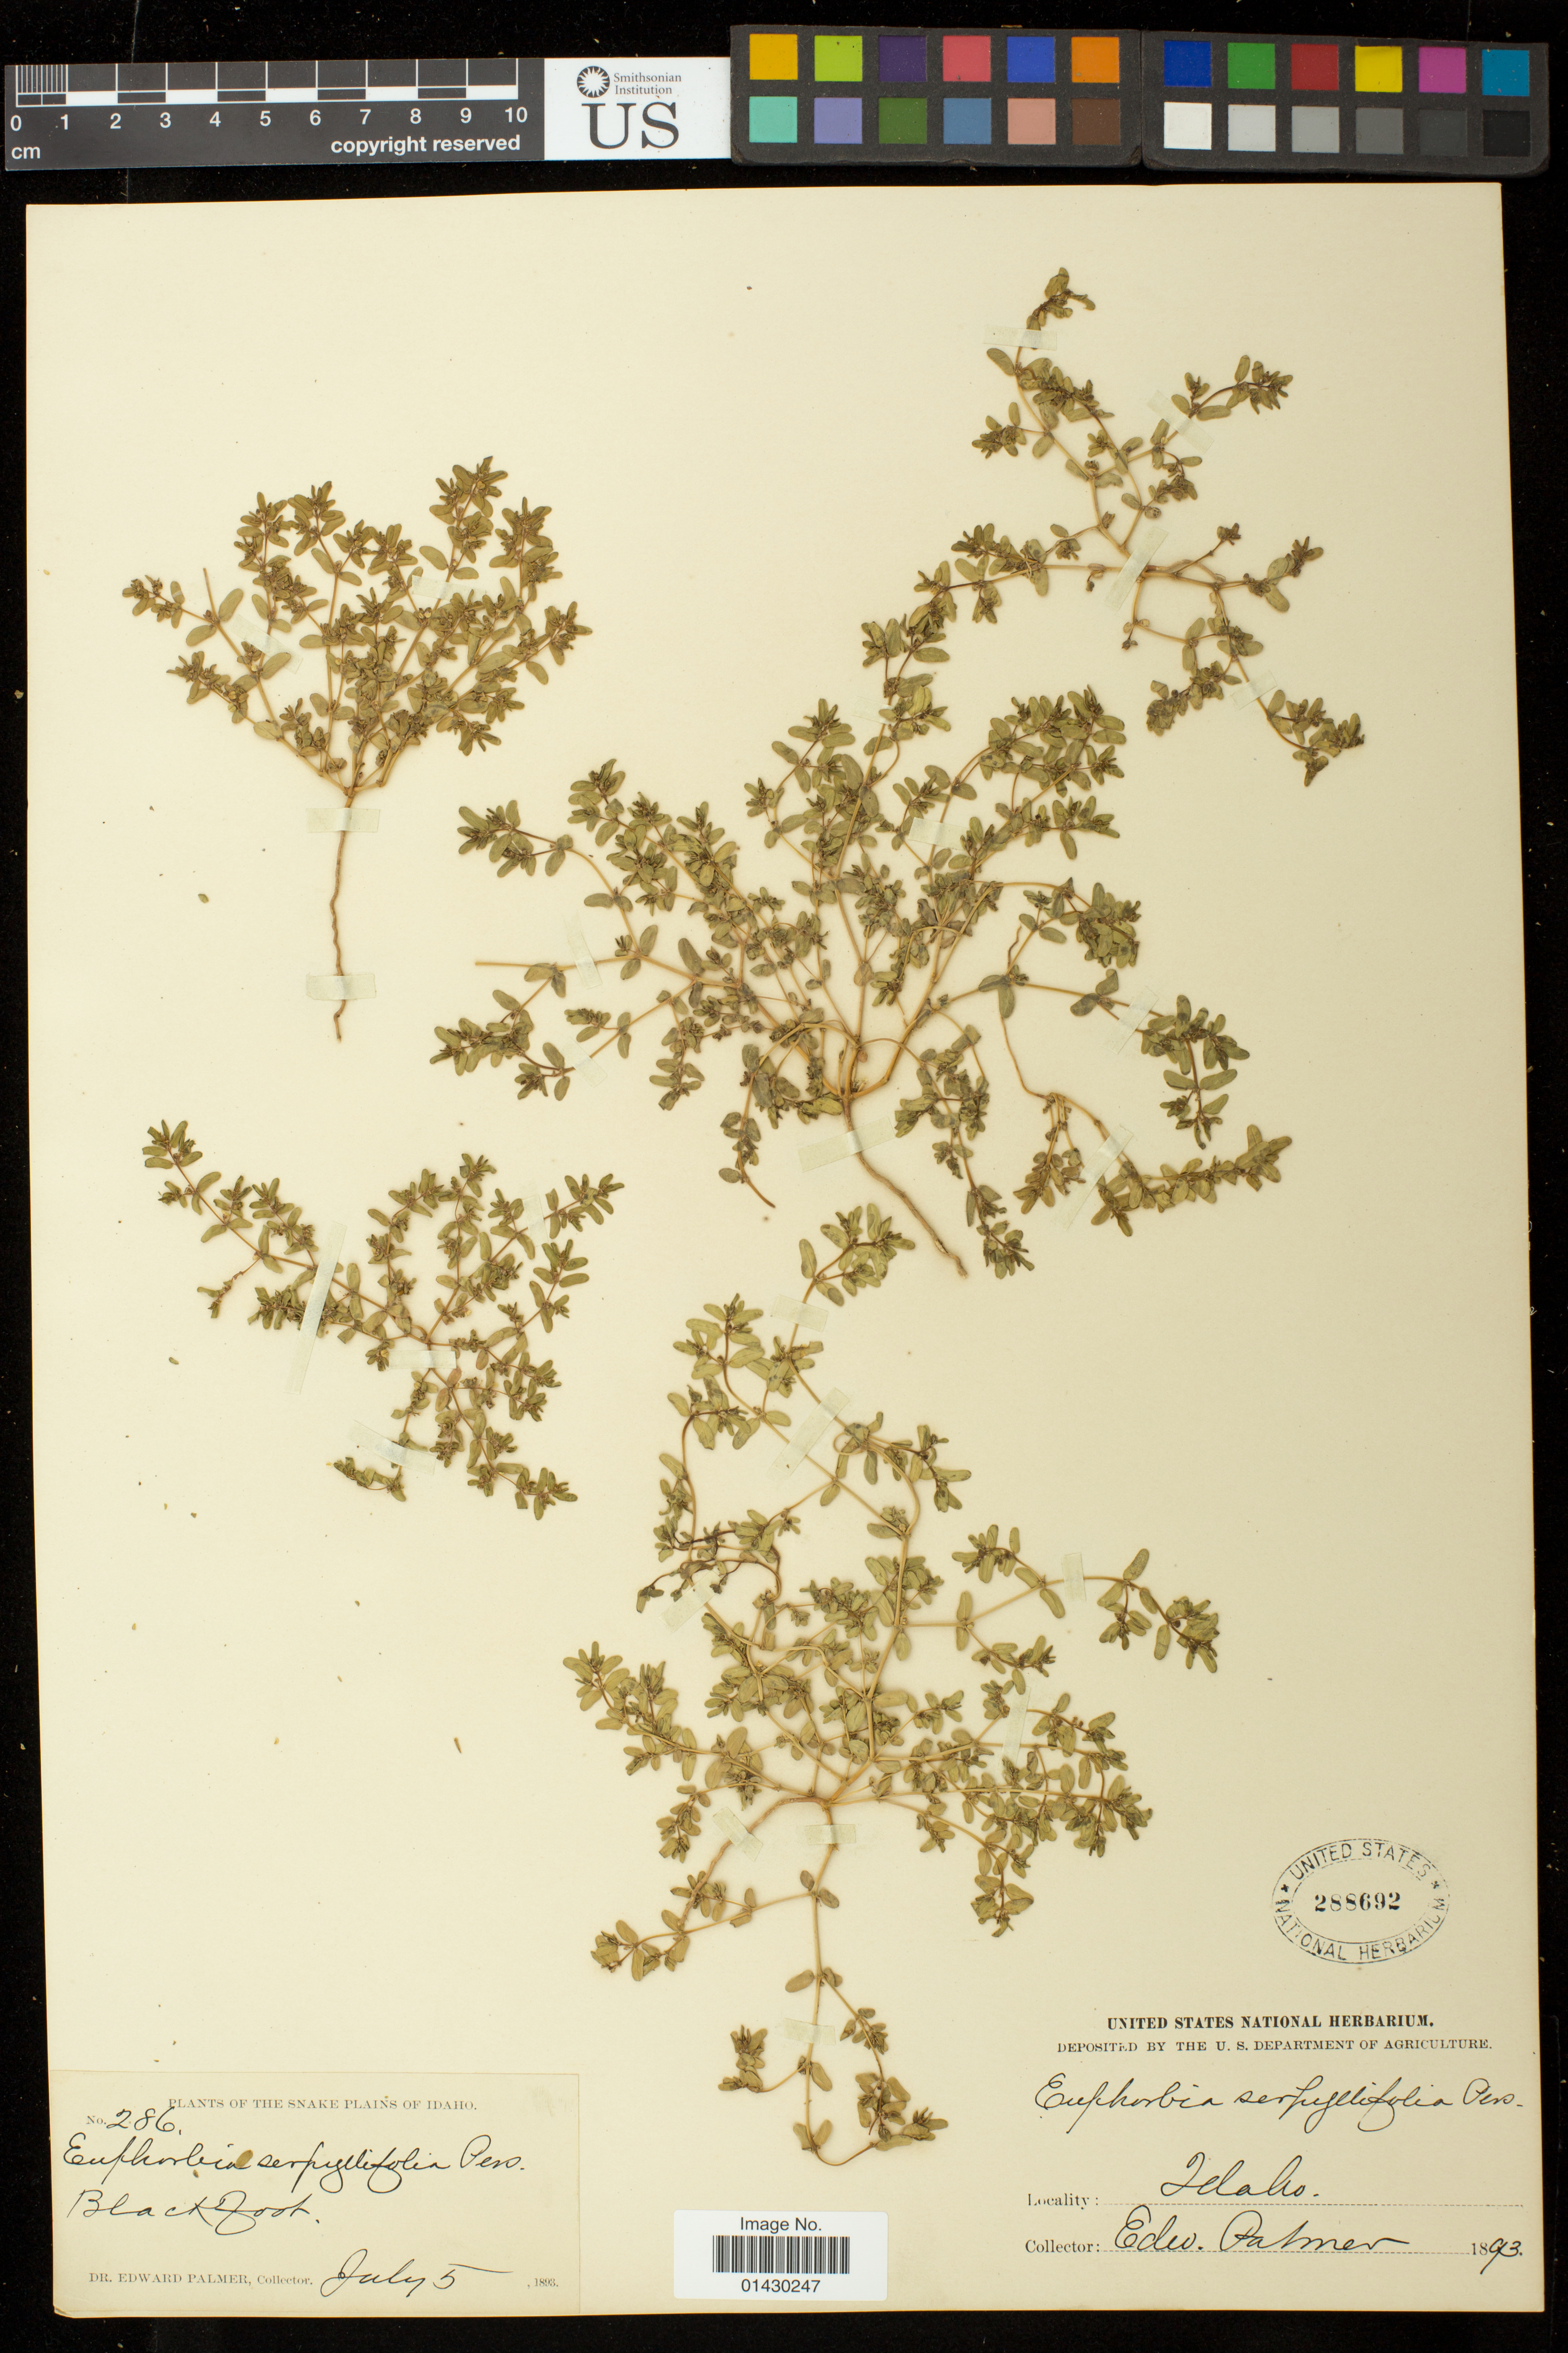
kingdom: Plantae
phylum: Tracheophyta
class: Magnoliopsida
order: Malpighiales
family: Euphorbiaceae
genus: Euphorbia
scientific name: Euphorbia serpillifolia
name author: Pers.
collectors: E. Palmer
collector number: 286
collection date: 1893-07-05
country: United States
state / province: Idaho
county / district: Bingham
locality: Snake Plains; Blackfoot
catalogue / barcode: US 288692